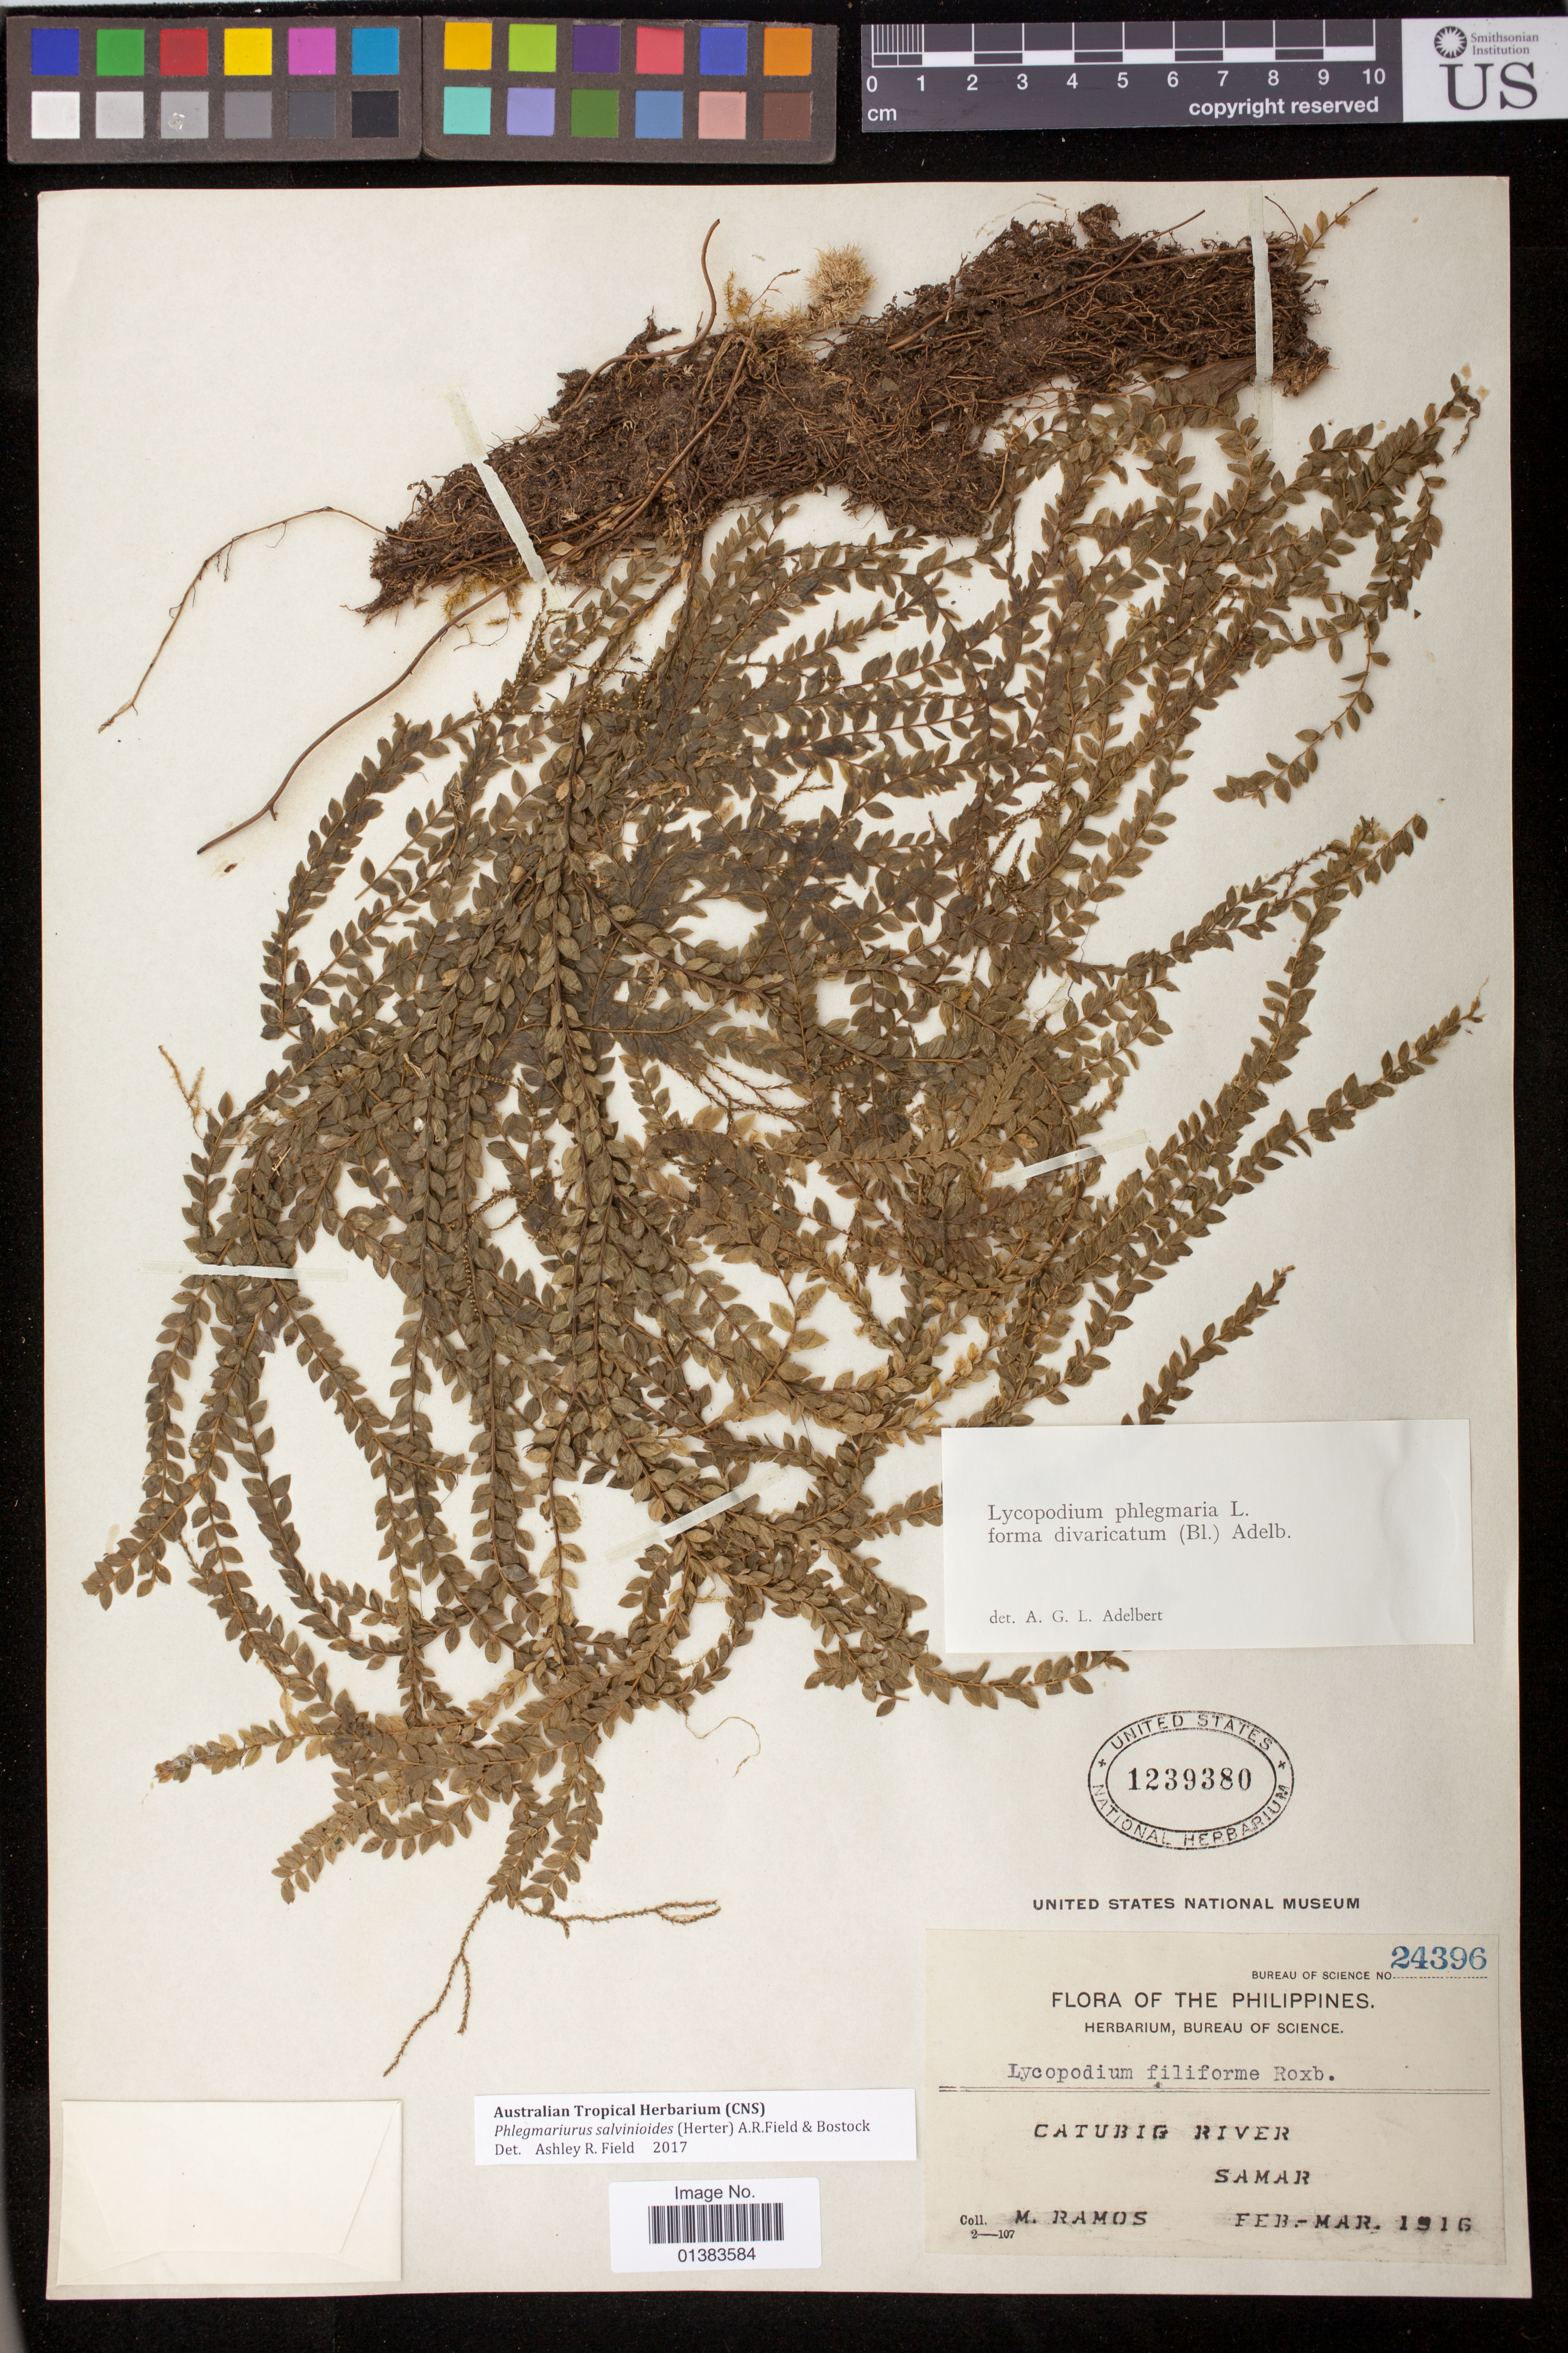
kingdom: Plantae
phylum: Tracheophyta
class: Lycopodiopsida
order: Lycopodiales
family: Lycopodiaceae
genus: Urostachys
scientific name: Urostachys salvinioides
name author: Herter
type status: Isosyntype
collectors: M. Ramos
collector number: Bur. Sci. 24396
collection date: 1916-02/1916-03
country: Philippines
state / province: Eastern Visayas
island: Samar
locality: Catubig River, Samar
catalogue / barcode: US 1239380